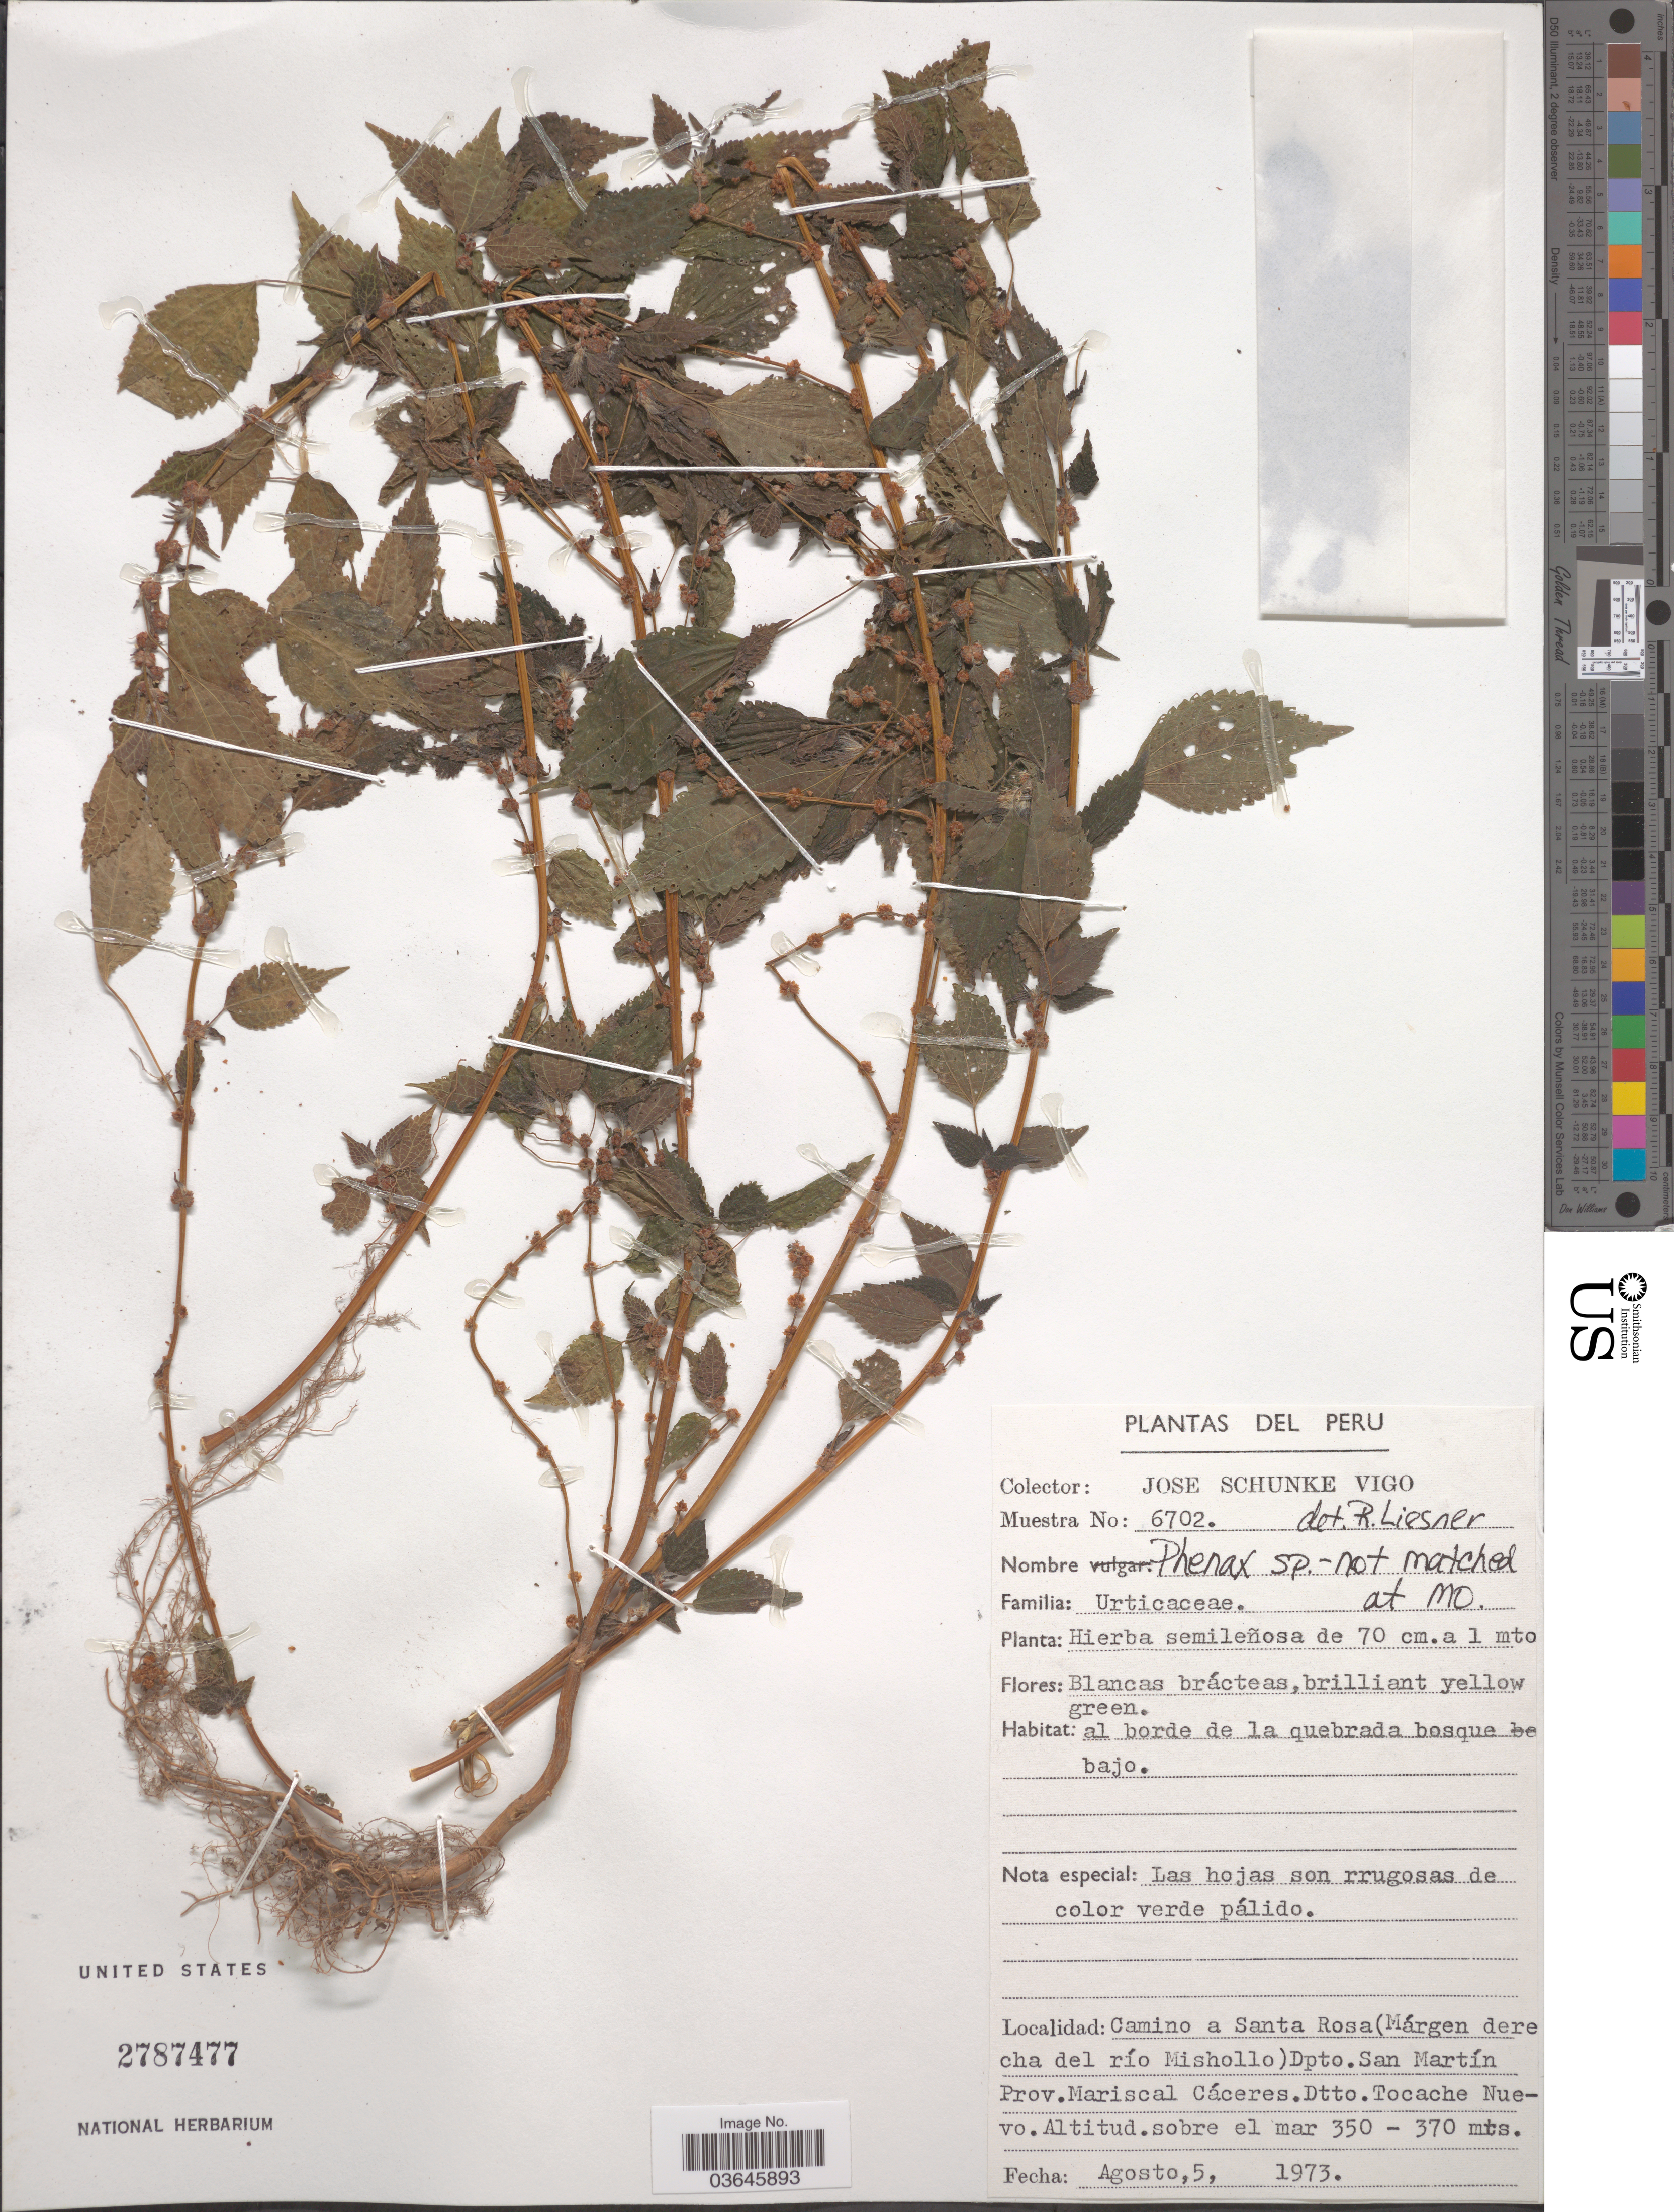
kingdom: Plantae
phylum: Tracheophyta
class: Magnoliopsida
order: Rosales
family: Urticaceae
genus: Phenax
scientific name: Phenax sp.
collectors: J. Schunke Vigo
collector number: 6702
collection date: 1973-08-05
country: Peru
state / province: San Martín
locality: Camino a Santa Rosa (Márgen dere cha del río Mishollo) Dpto. San Martín. Prov. Mariscal Cáceres. Dtto. Tocache Nuevo.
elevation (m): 350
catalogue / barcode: US 2787477